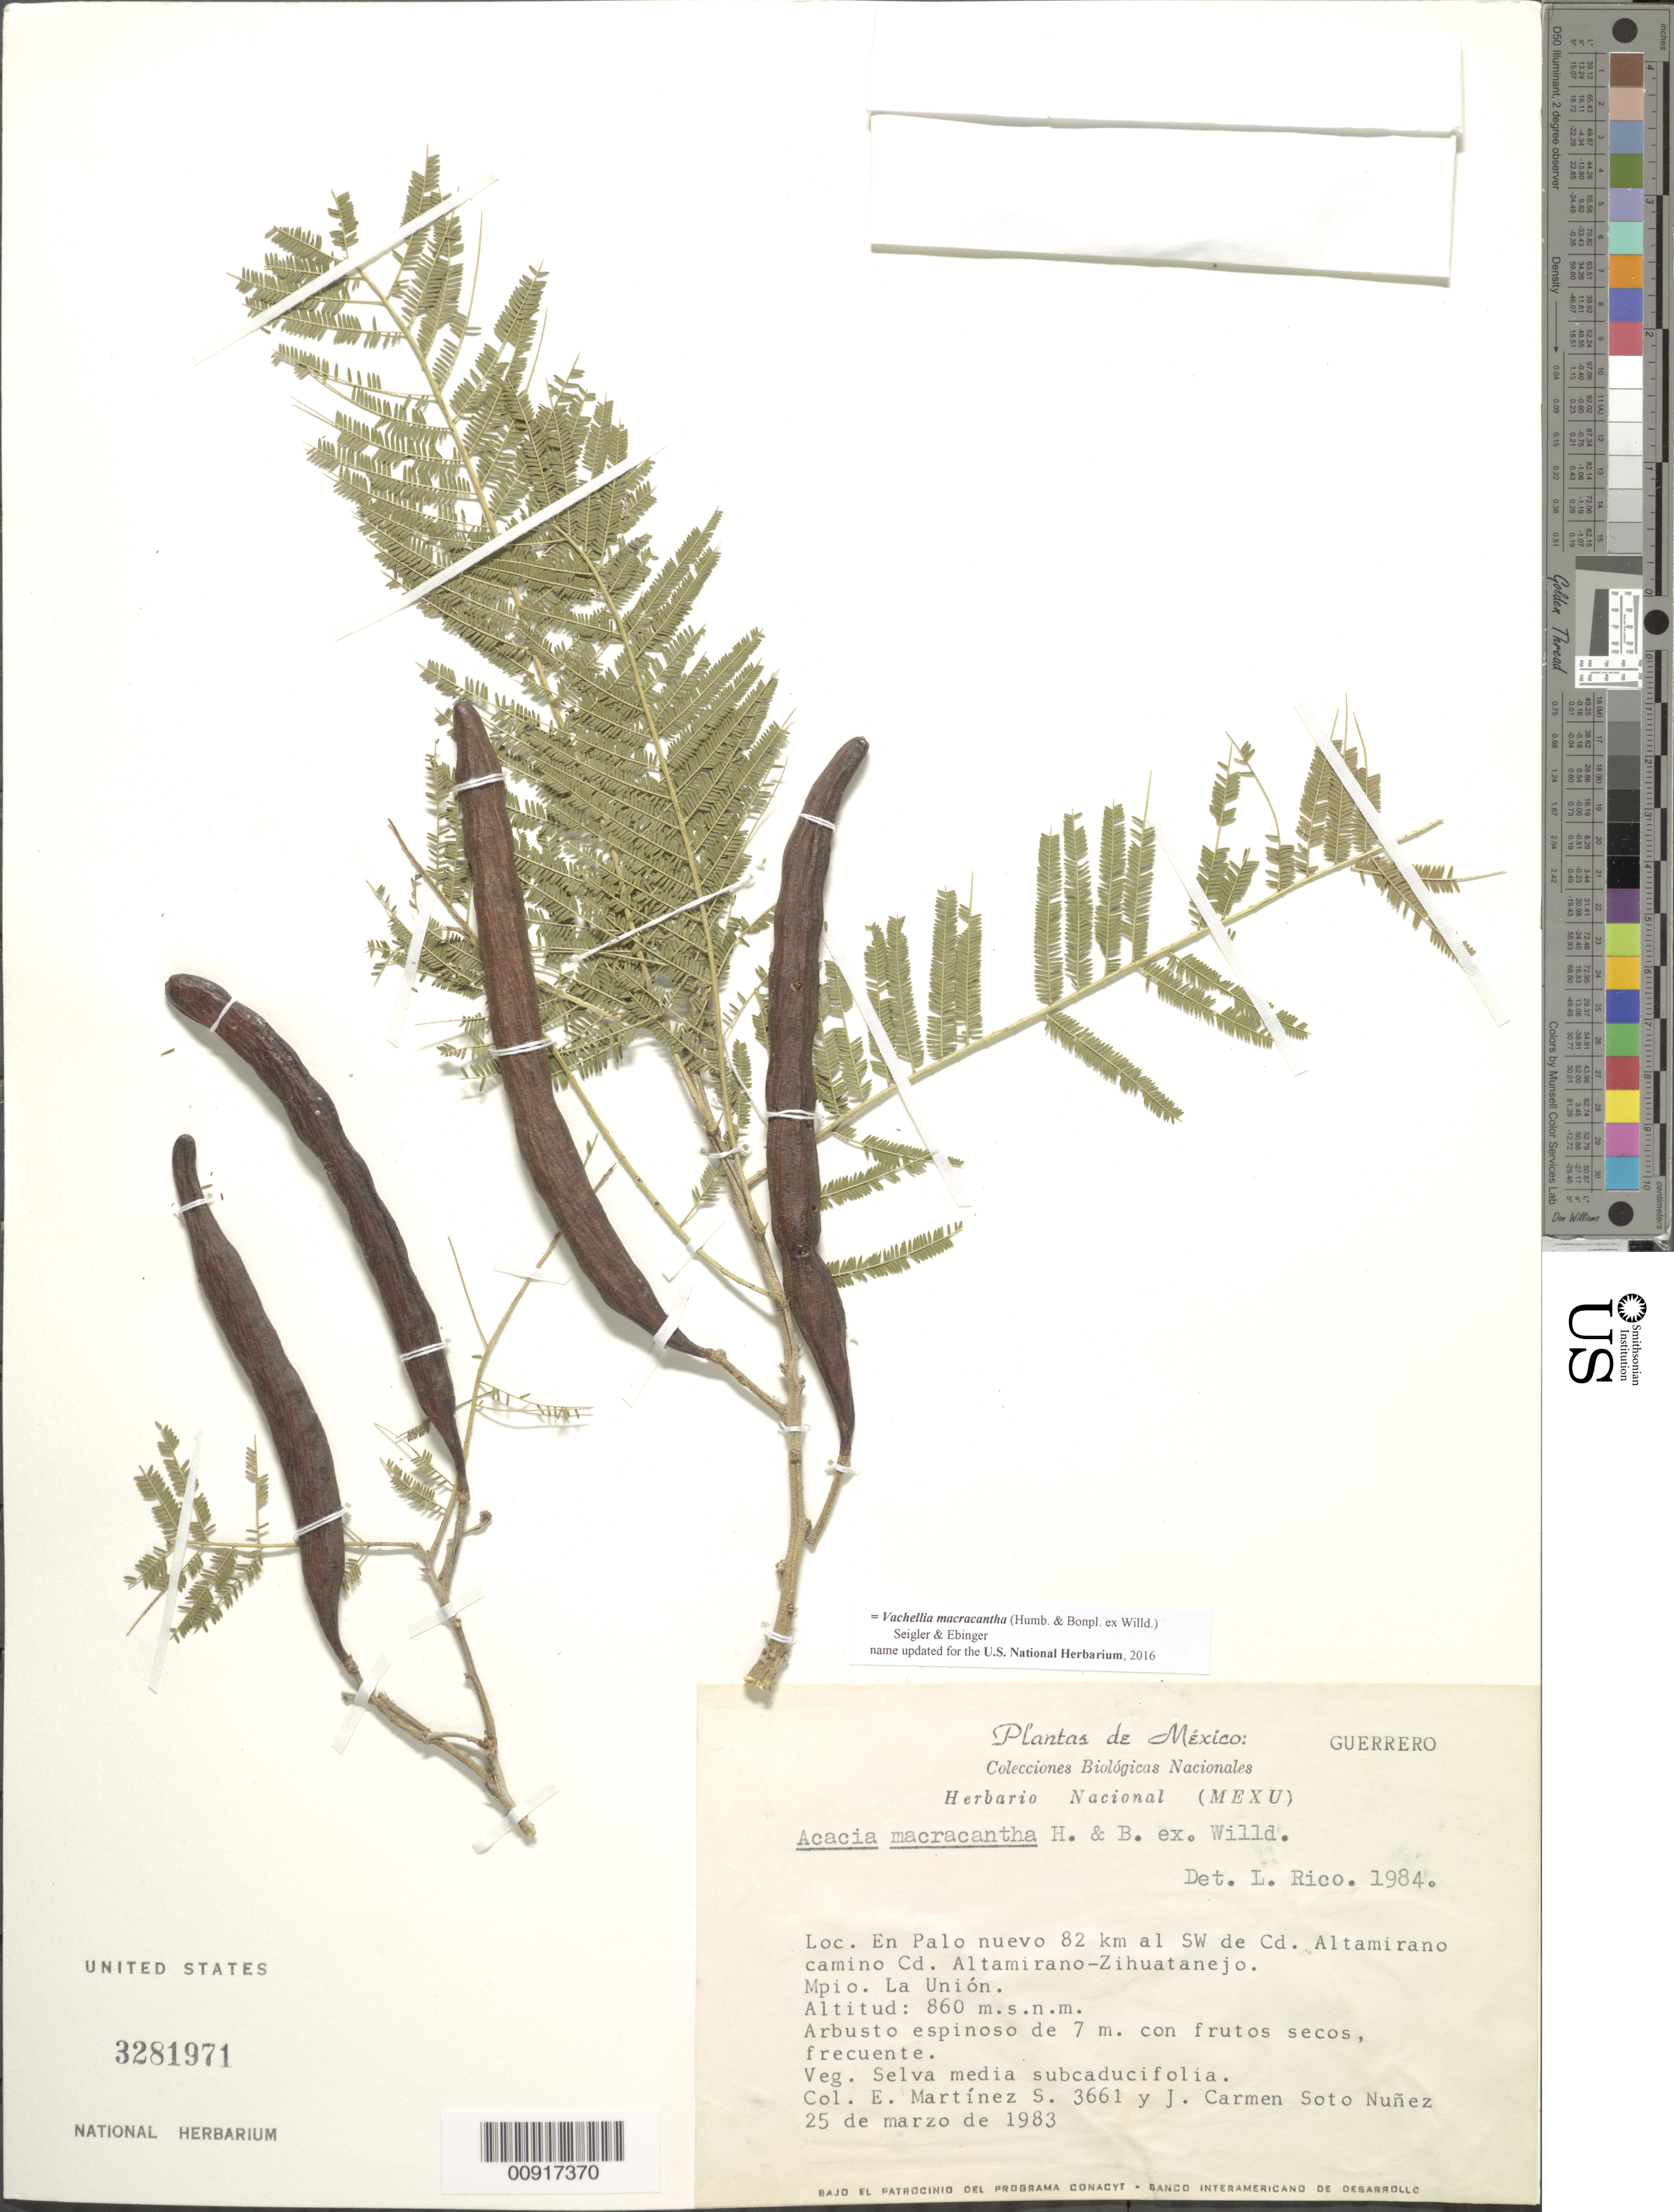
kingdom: Plantae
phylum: Tracheophyta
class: Magnoliopsida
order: Fabales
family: Fabaceae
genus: Vachellia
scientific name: Vachellia macracantha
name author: (Humb. & Bonpl. ex Willd.) Seigler & Ebinger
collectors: E. M. Martínez S. & J. Soto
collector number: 3661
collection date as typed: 25 Mar 1983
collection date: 1983-03-25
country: Mexico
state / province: Guerrero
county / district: Unión, La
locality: En Palo Nuevo 82 km. al SW de Cd. Altamirano camino Cd. Altamirano-Zihuatanejo.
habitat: Selva media subcaducifolia.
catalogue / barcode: US 3281971